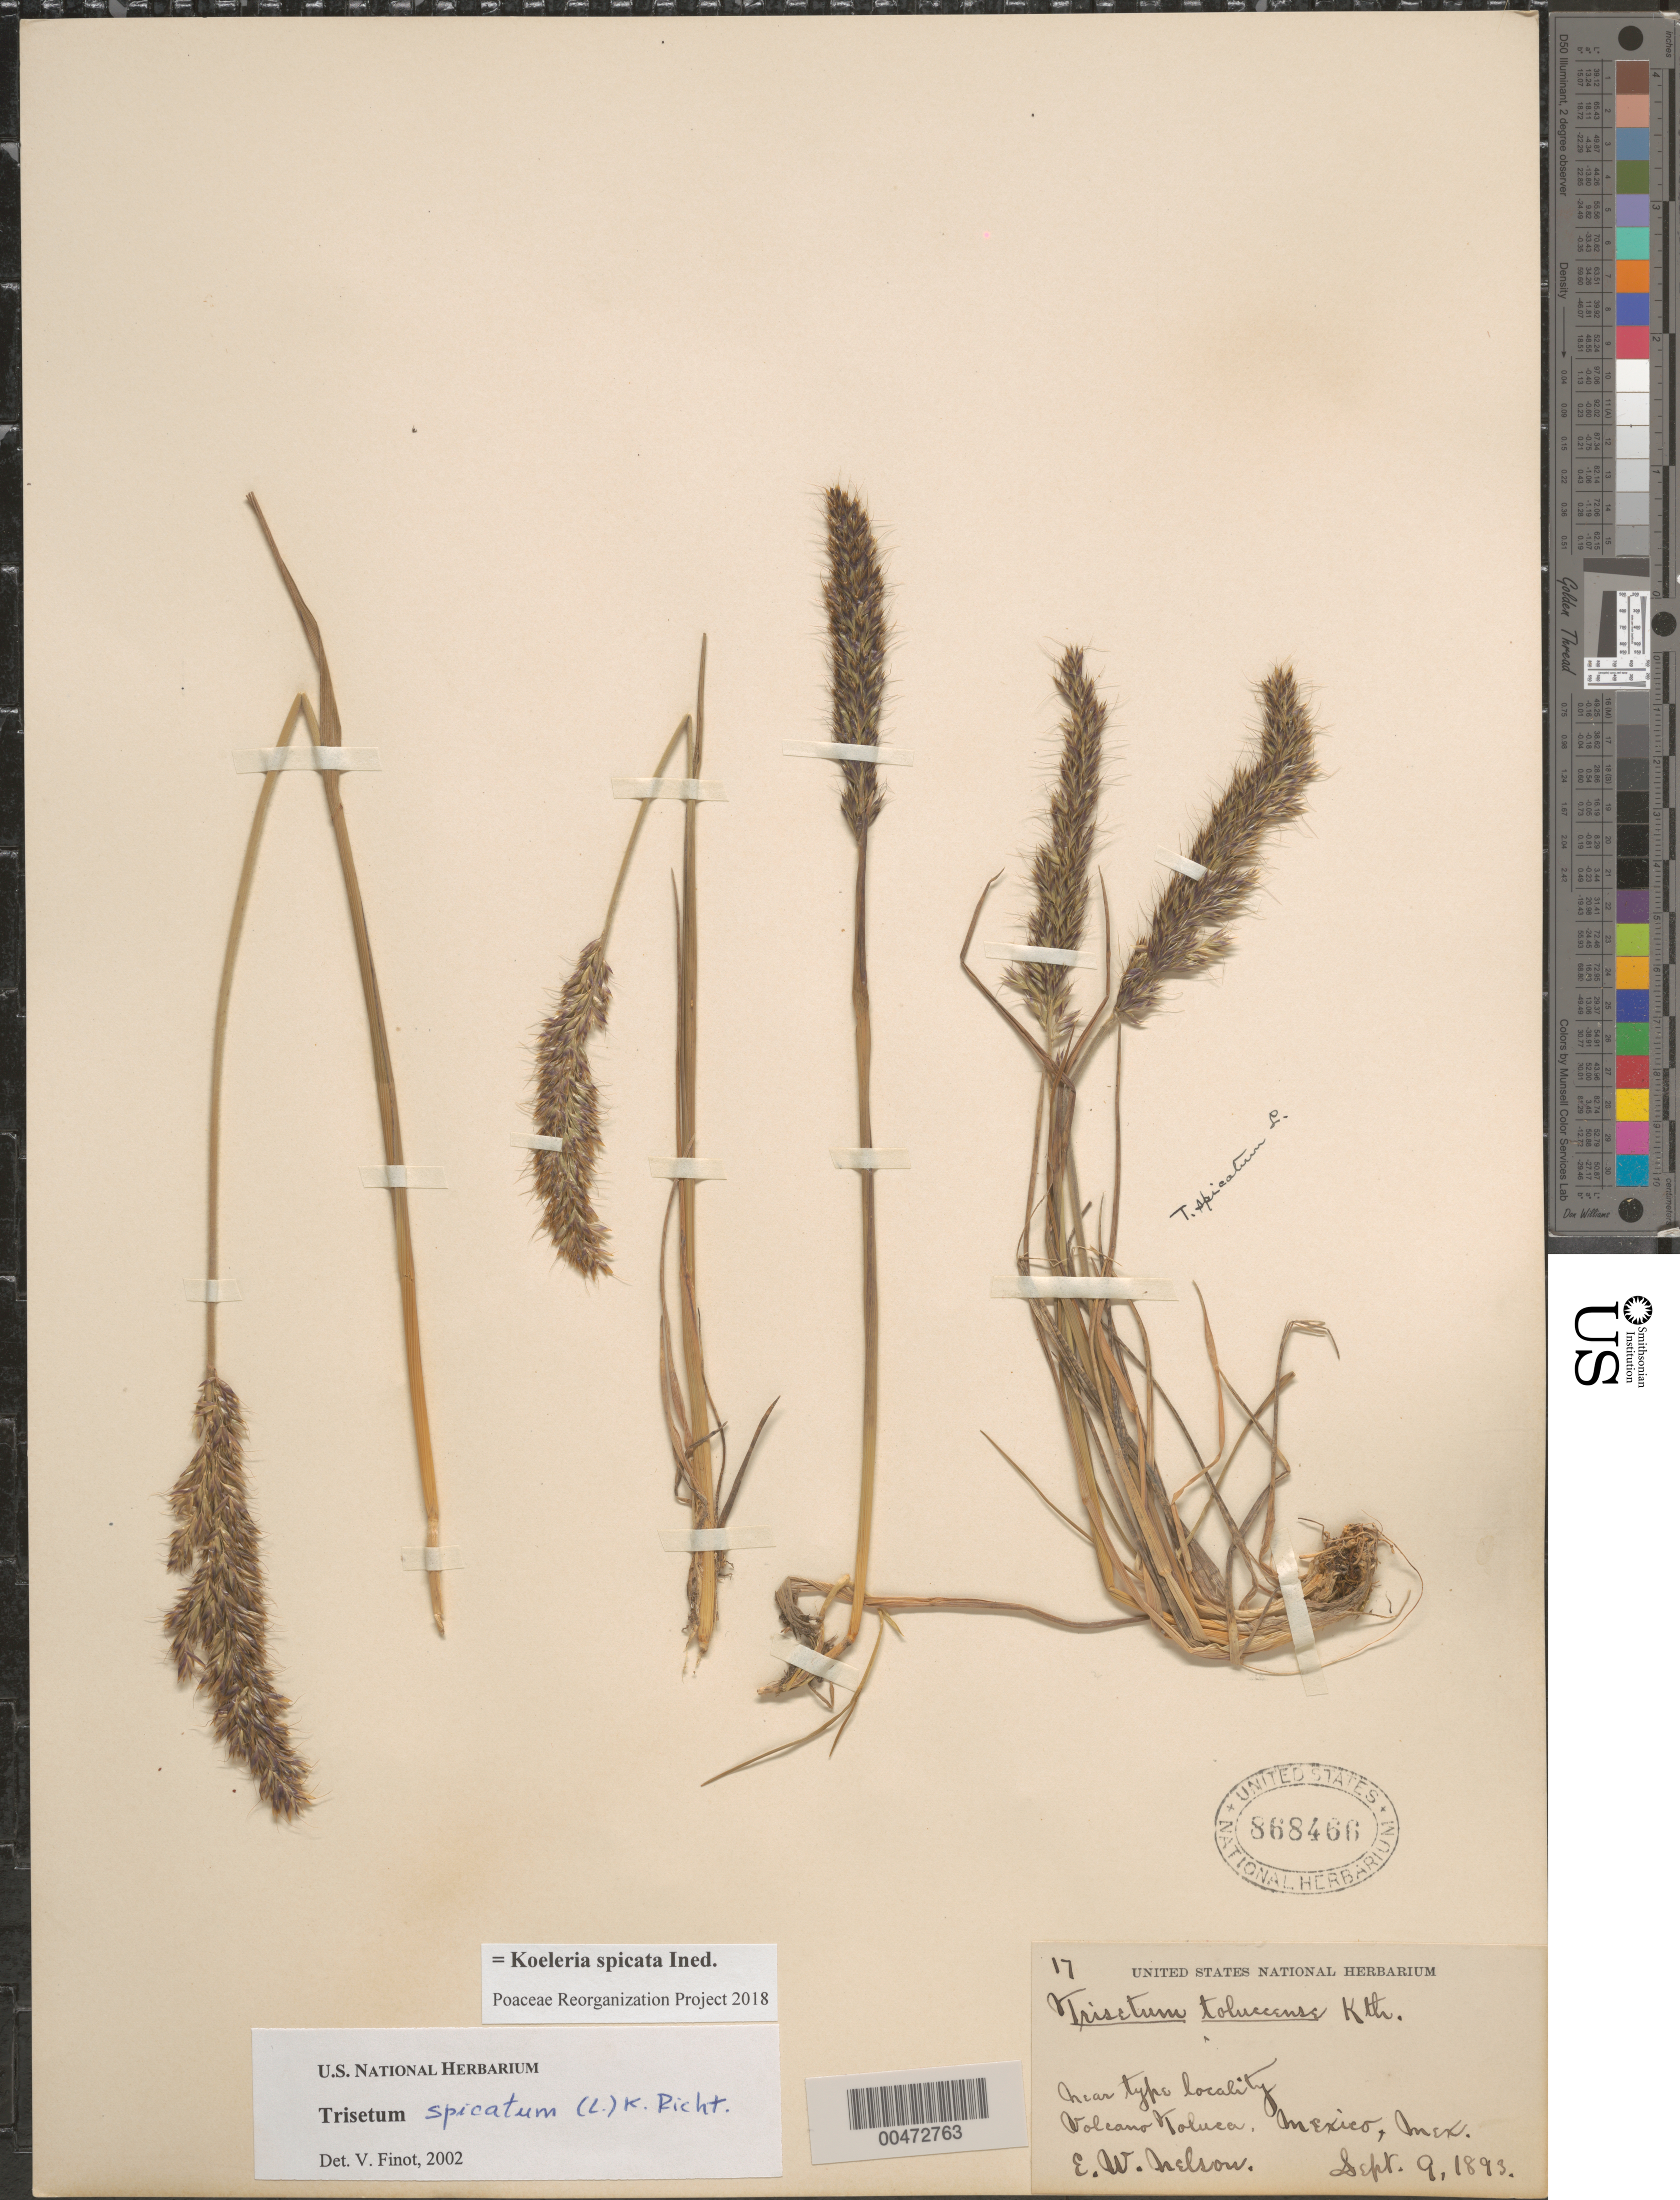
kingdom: Plantae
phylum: Tracheophyta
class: Liliopsida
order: Poales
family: Poaceae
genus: Koeleria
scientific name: Koeleria spicata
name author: (L.) Barberá et al.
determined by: Poaceae Reorganization Project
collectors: E. W. Nelson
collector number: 17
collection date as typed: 9 Sep 1893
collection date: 1893-09-09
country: Mexico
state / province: México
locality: Volcano Toluca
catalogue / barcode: US 868466